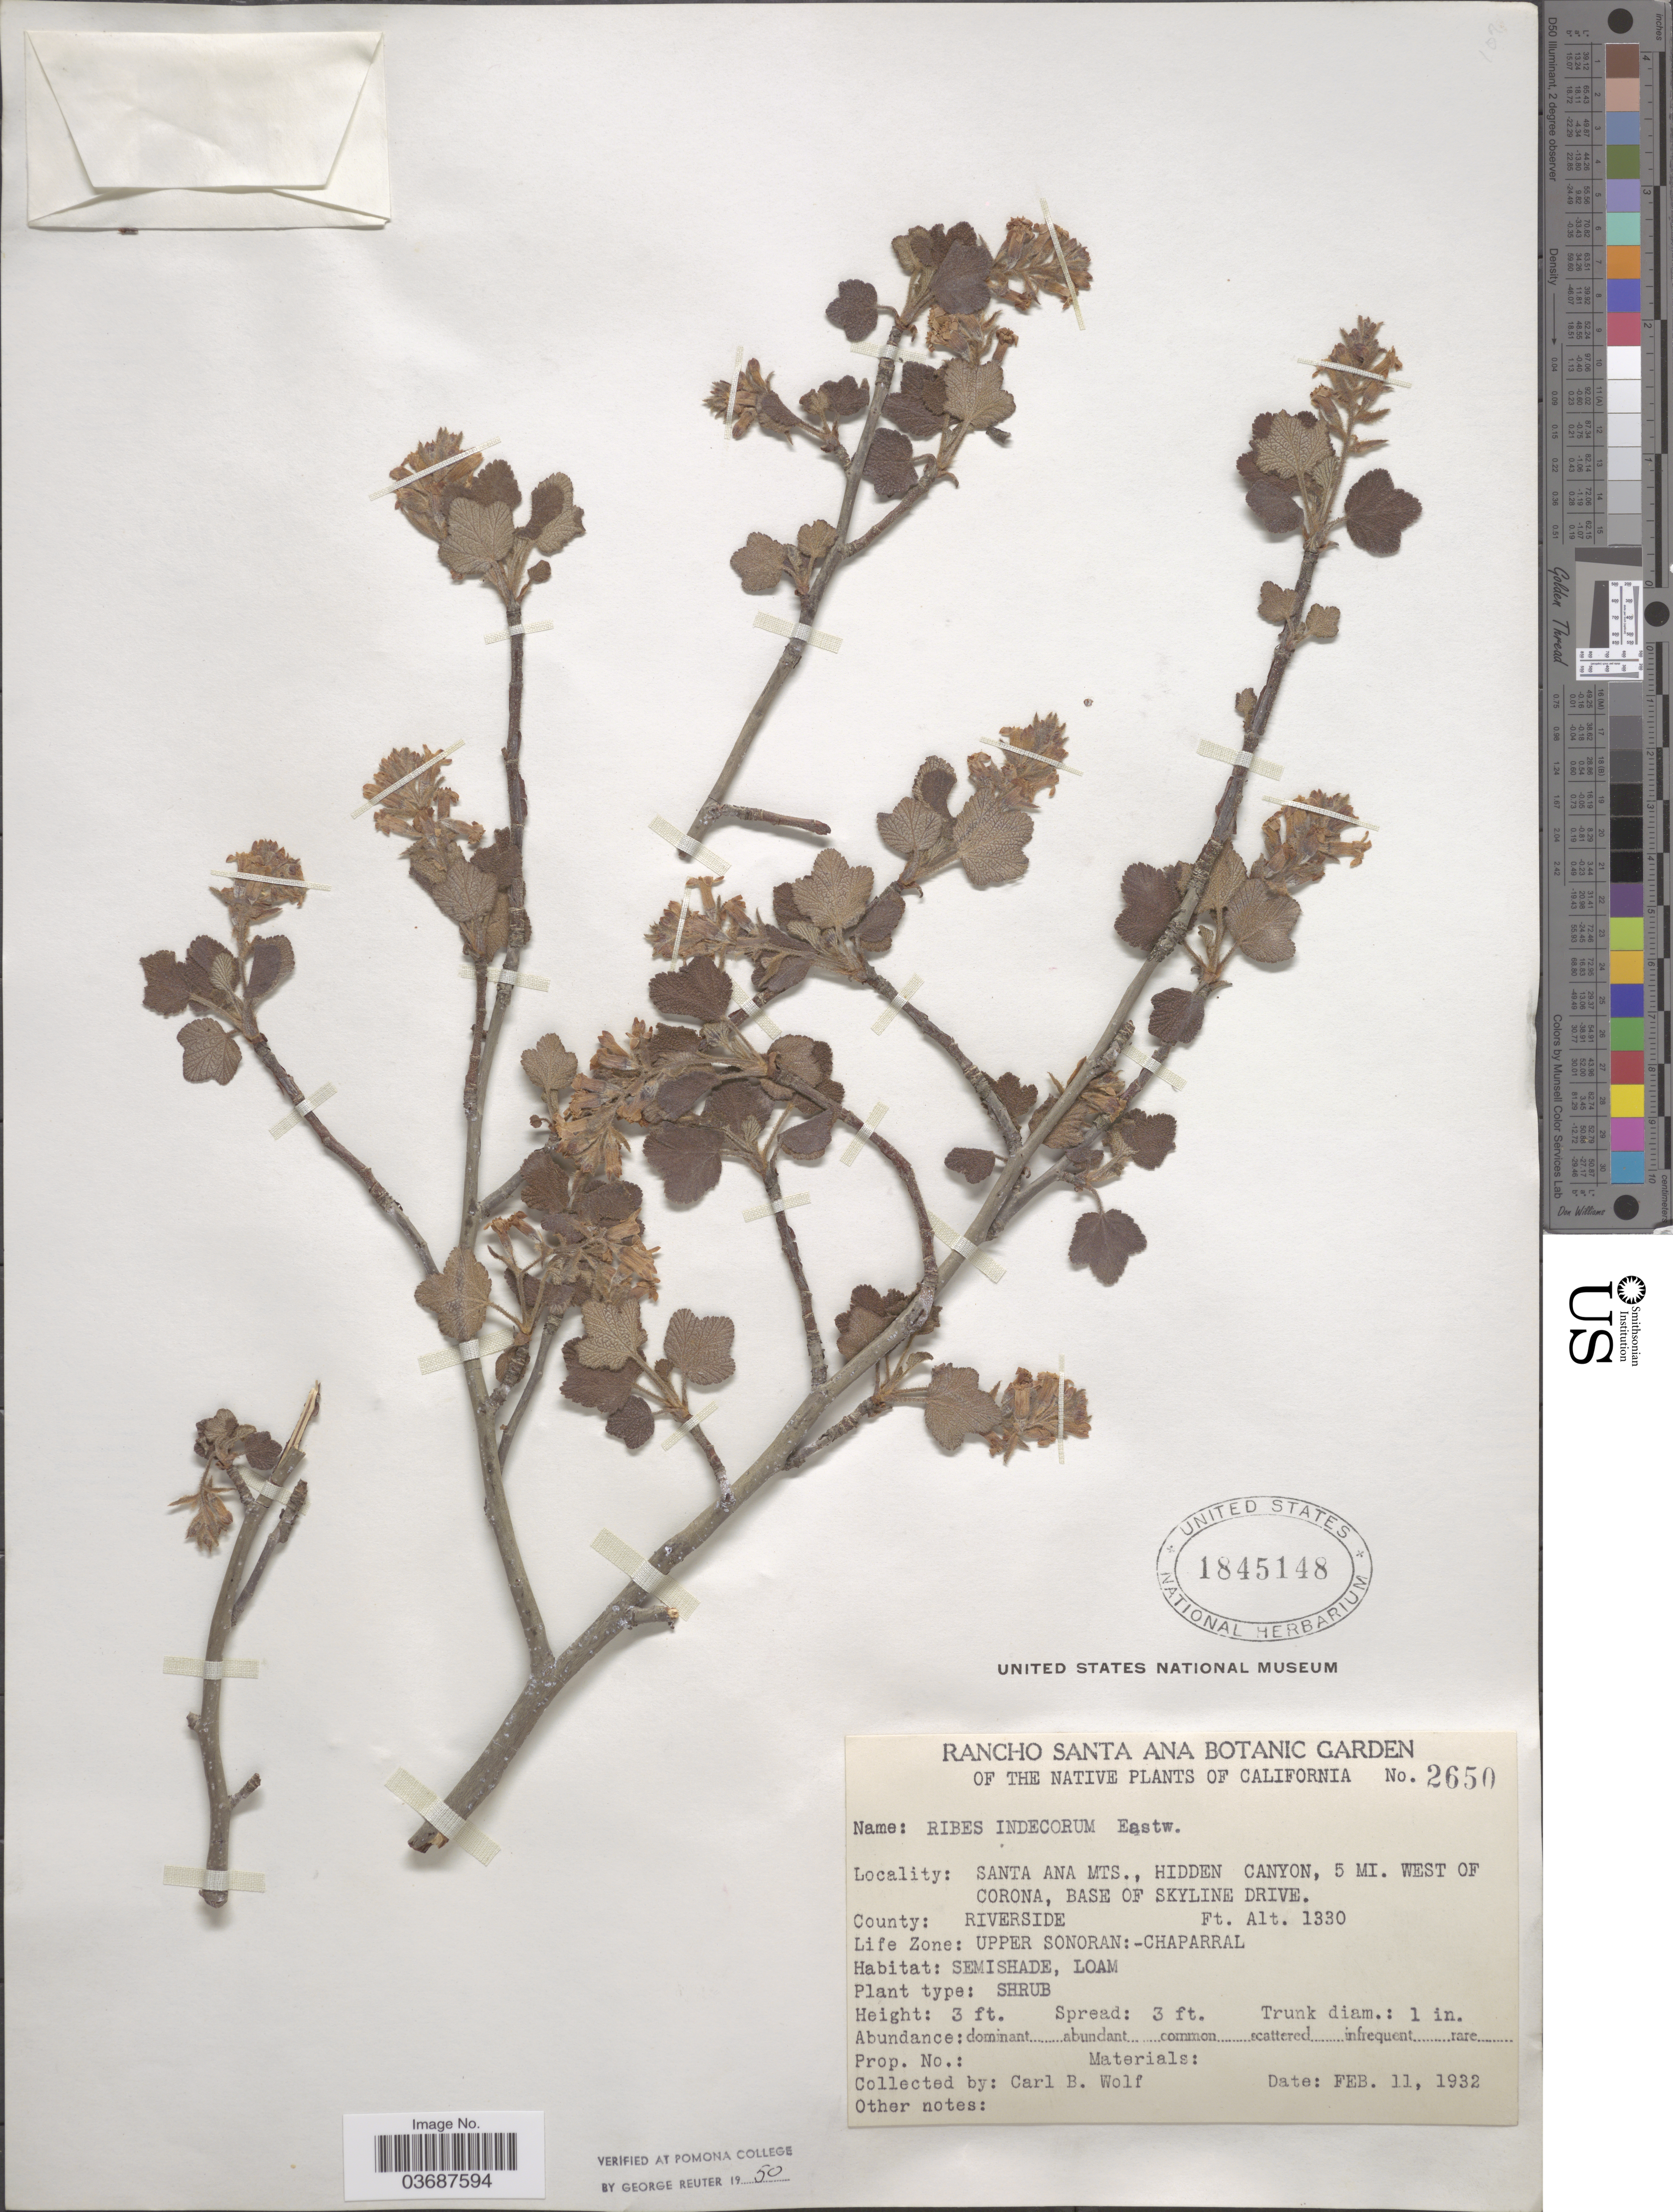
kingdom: Plantae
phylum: Tracheophyta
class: Magnoliopsida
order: Saxifragales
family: Grossulariaceae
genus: Ribes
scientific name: Ribes indecorum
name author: Eastw.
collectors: C. B. Wolf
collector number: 2650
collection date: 1932-02-11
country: United States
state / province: California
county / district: Riverside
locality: Santa Ana Mts., Hidden Canyon, 5 mi. West of Corona, base of Skyline Drive. County: Riverside. Life Zone: Upper Sonoran:-Chaparral.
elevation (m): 405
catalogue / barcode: US 1845148